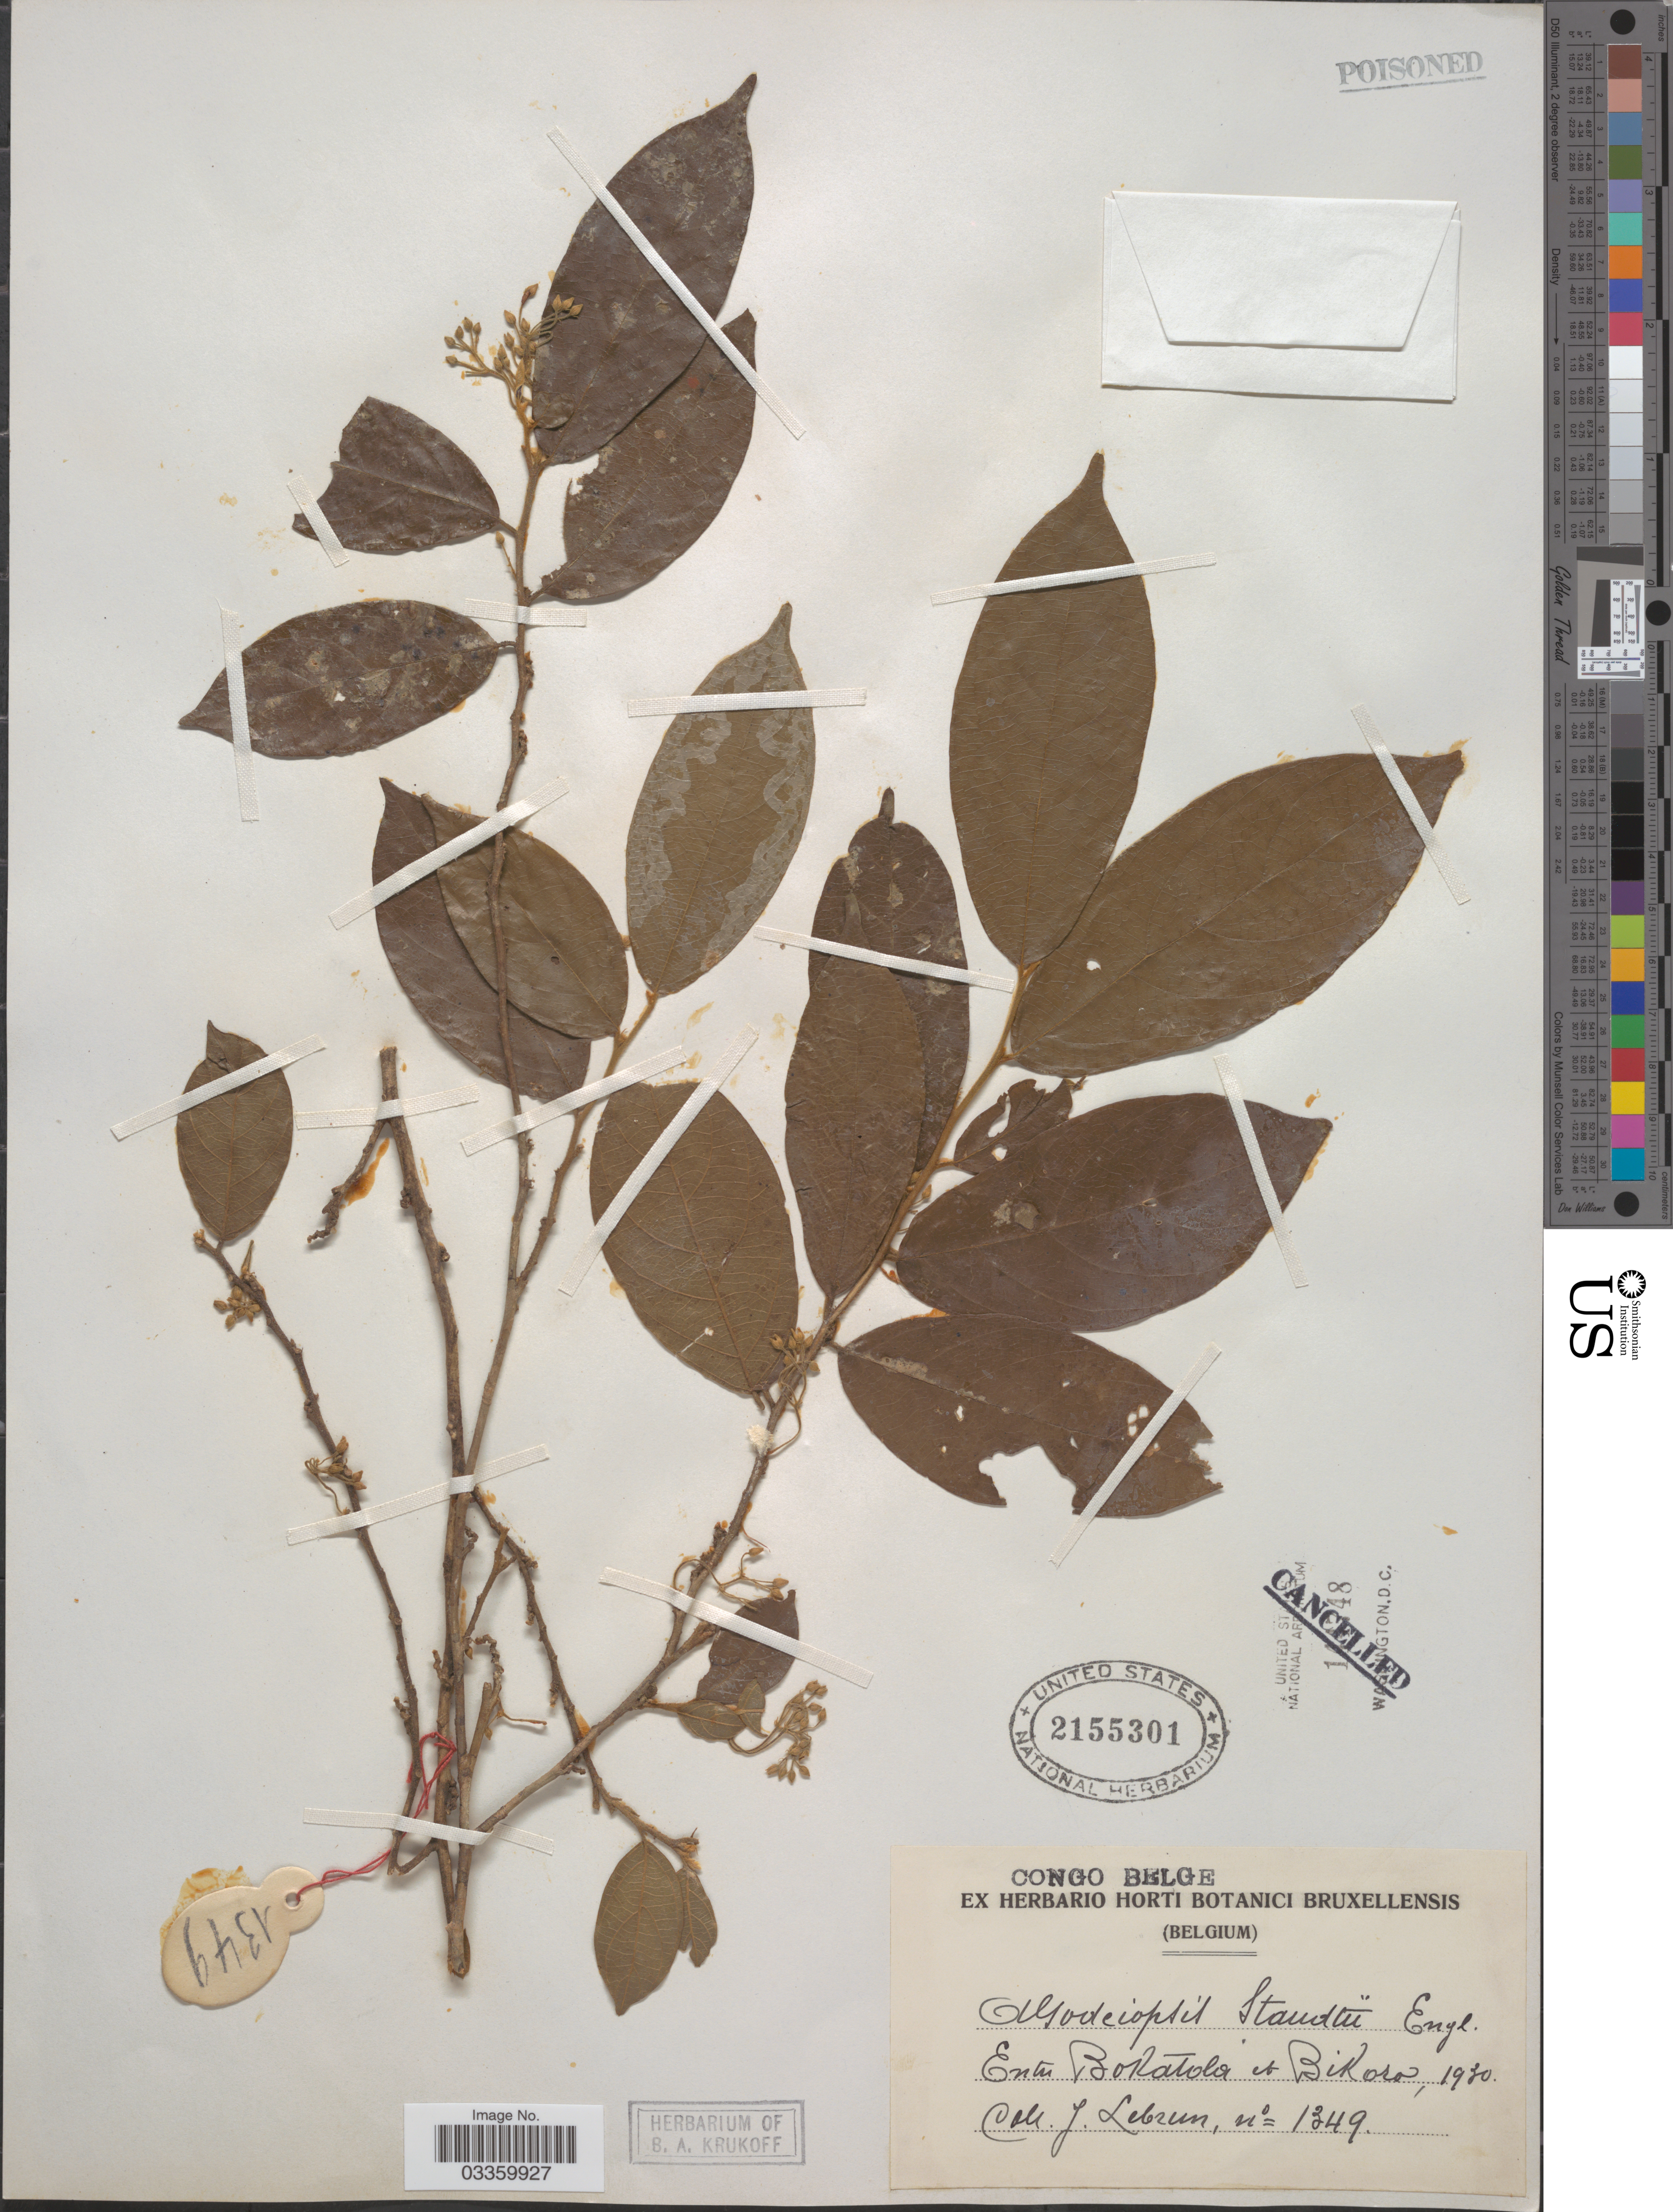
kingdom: Plantae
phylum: Tracheophyta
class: Magnoliopsida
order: Icacinales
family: Icacinaceae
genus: Alsodeiopsis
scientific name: Alsodeiopsis staudtii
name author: Engl.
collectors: J. A. Lebrun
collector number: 1349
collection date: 1930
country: Congo, Democratic Republic of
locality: Congo Belge. Entre Bokatola et Bikoro.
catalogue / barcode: US 2155301